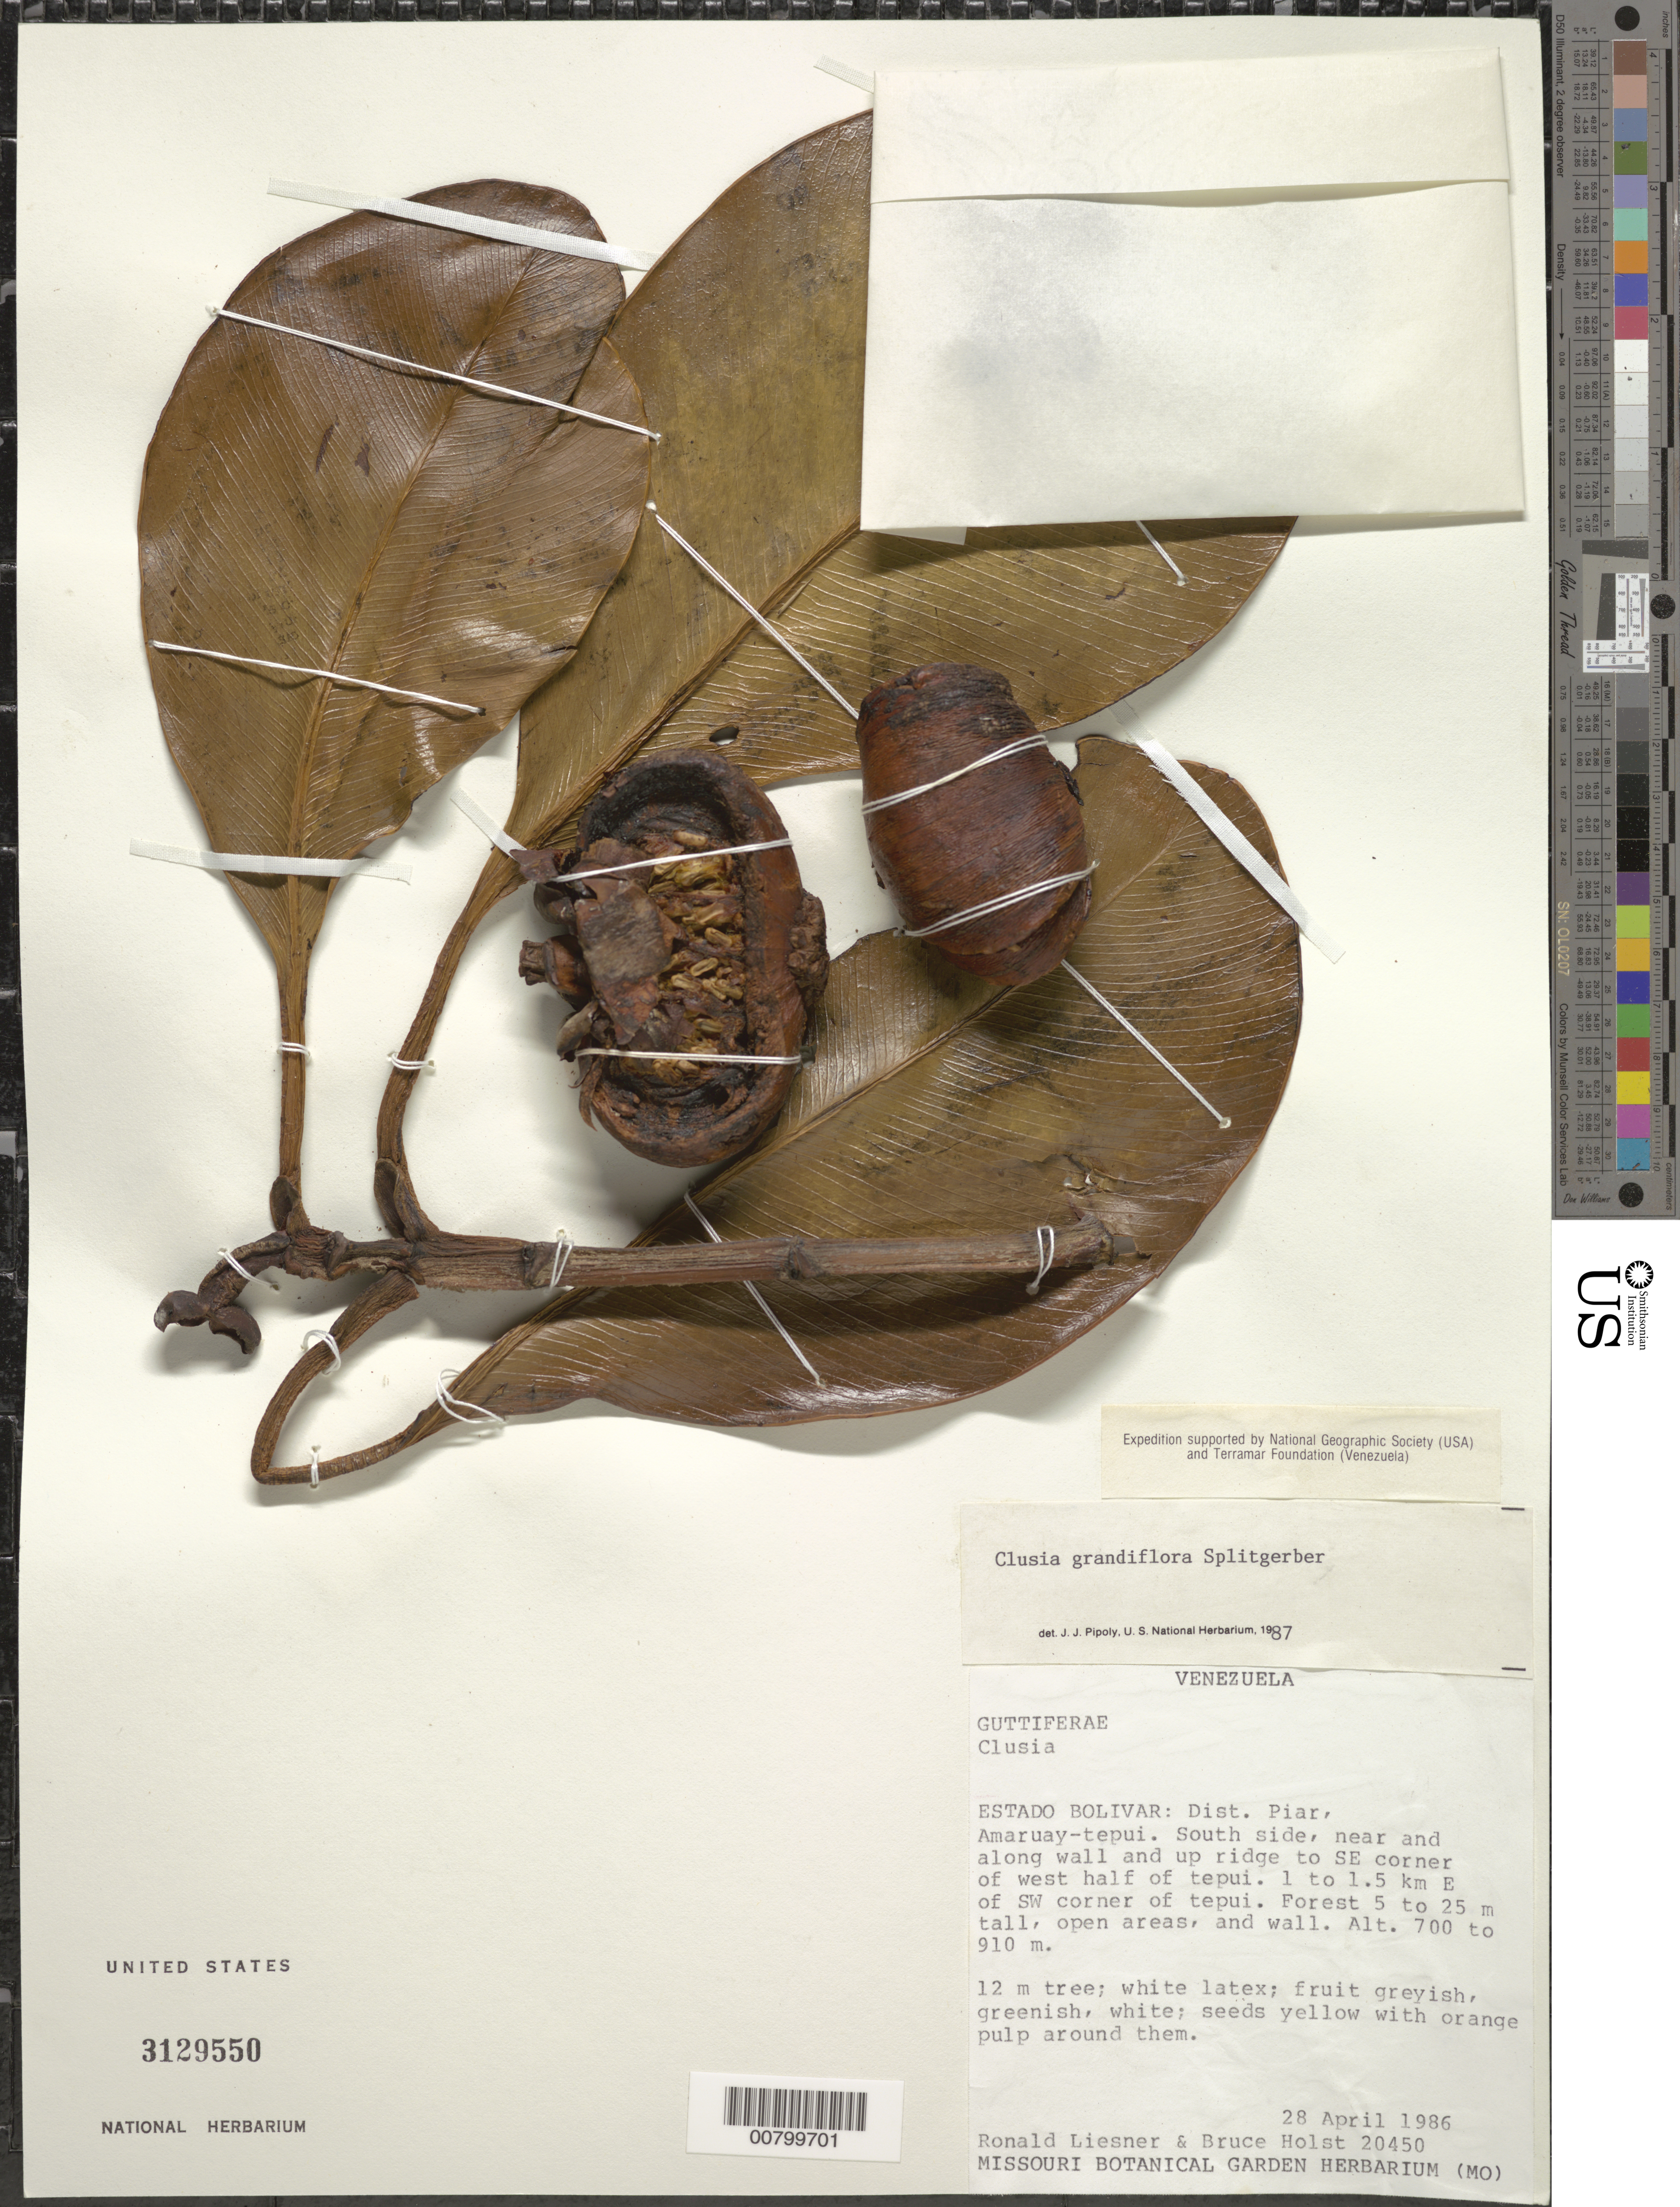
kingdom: Plantae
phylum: Tracheophyta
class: Magnoliopsida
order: Malpighiales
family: Clusiaceae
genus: Clusia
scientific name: Clusia grandiflora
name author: Splitg.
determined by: Pipoly, J. J., III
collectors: R. L. Liesner & B. Holst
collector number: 20450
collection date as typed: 28-Apr-86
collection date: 1986-04-28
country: Venezuela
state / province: Bolívar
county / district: Piar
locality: Amaruay-tepuí, S side, 1-1.5 km E from SW corner of tepuí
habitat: Forest 5 to 25 m tall, open areas, and wall.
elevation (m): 700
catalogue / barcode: US 3129550